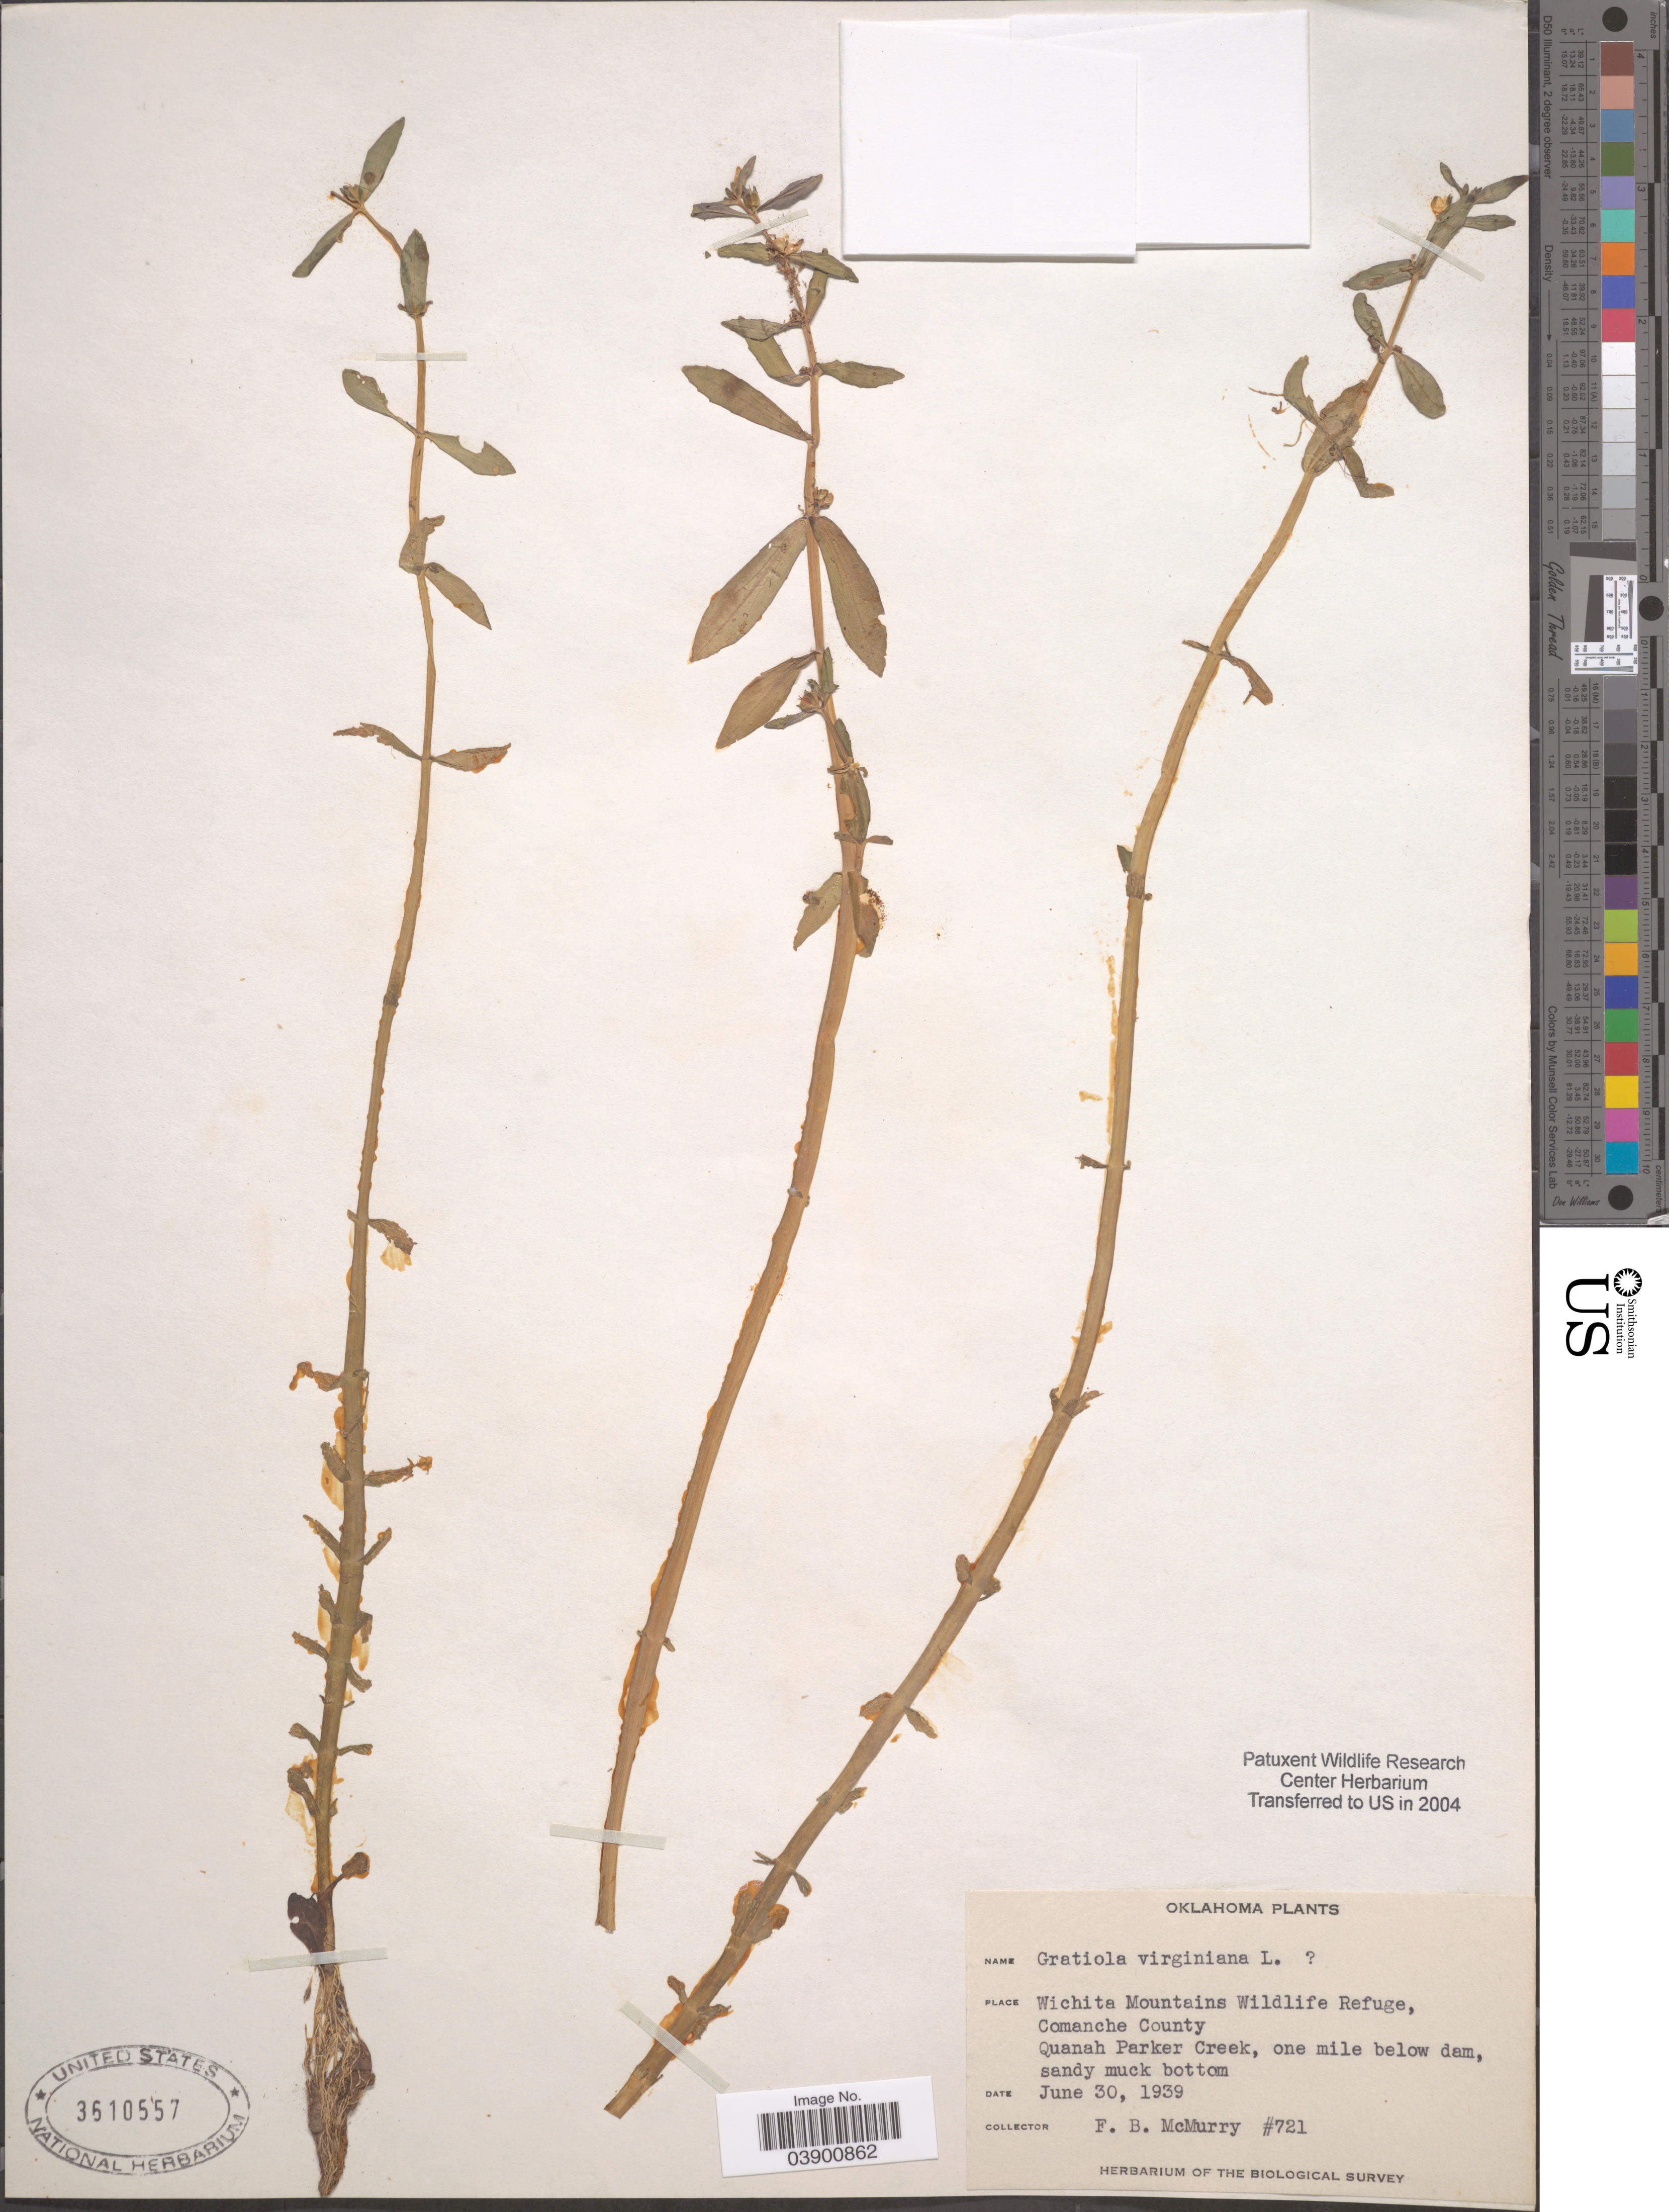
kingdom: Plantae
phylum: Tracheophyta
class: Magnoliopsida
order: Lamiales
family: Plantaginaceae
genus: Gratiola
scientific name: Gratiola virginiana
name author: L.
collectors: F. B. McMurry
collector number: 721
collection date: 1939-06-30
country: United States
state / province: Oklahoma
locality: Wichita Mountains Wildlife Refuge, Comanche County. Quanah Parker Creek, one mile below dam.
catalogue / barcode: US 3610557